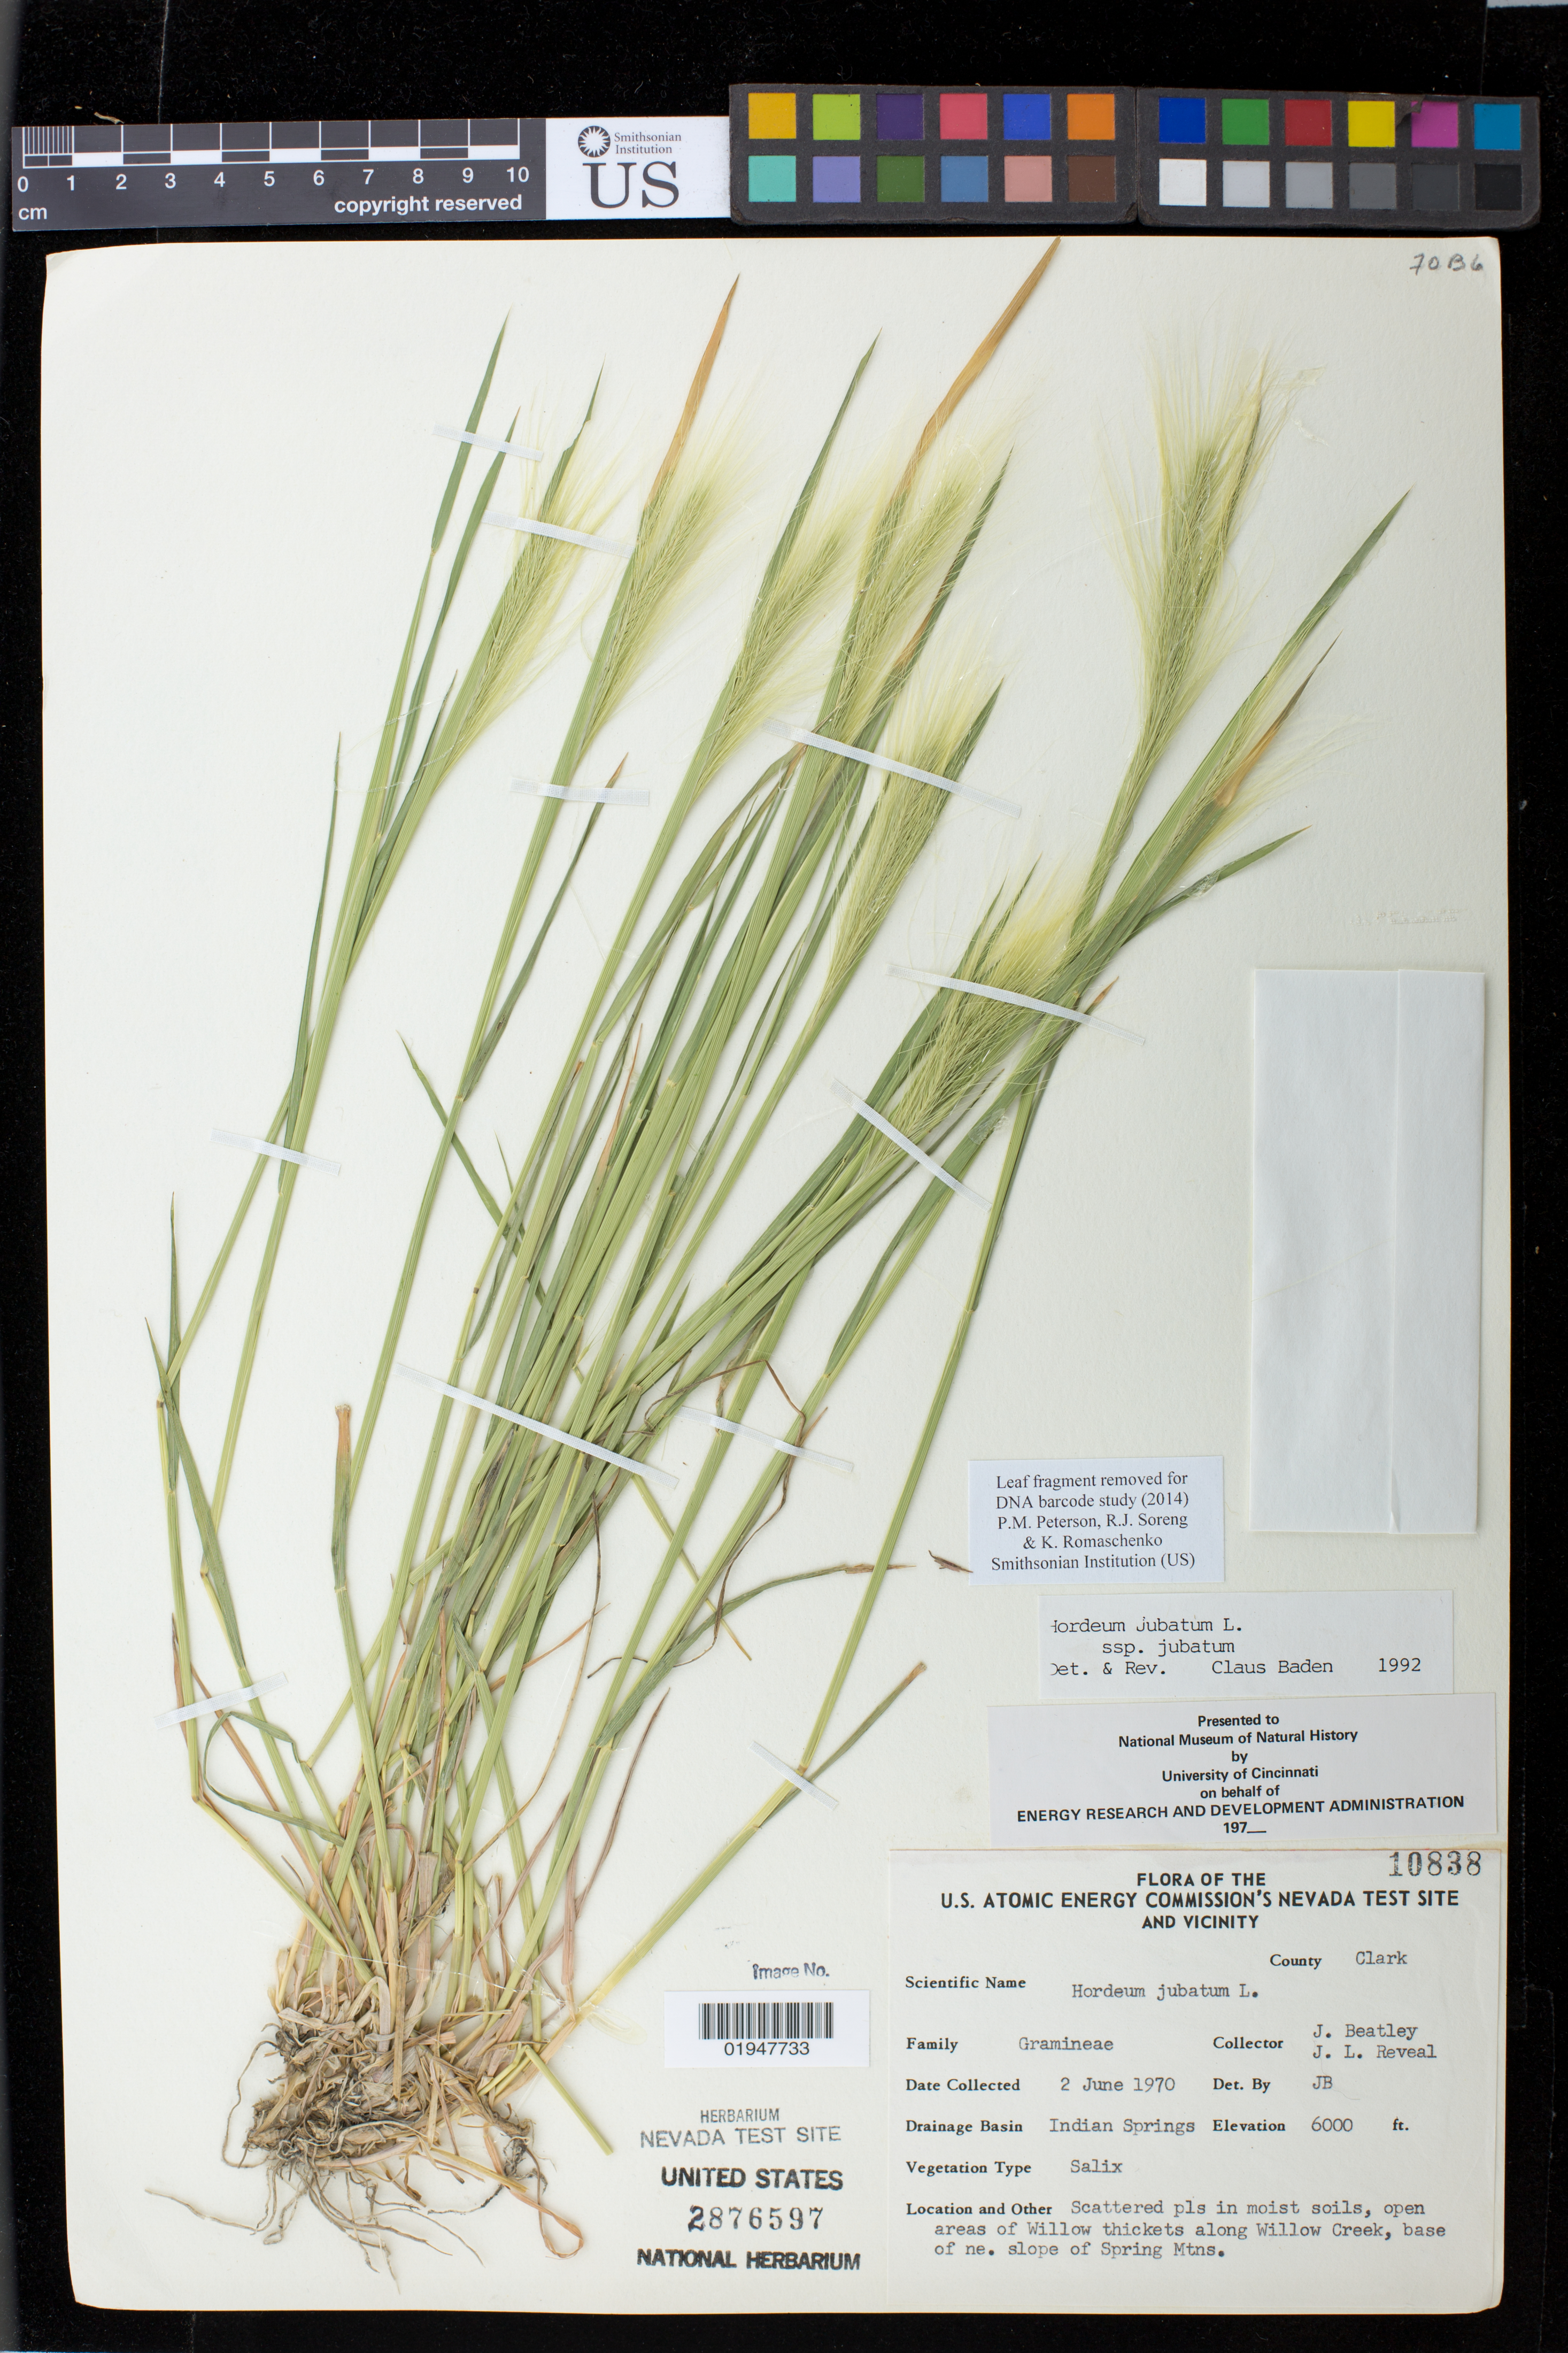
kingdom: Plantae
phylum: Tracheophyta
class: Liliopsida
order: Poales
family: Poaceae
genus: Hordeum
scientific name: Hordeum jubatum subsp. jubatum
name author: L.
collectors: J. C. Beatley & J. L. Reveal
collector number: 10838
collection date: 1970-06-02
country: United States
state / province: Nevada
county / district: Clark County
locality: along Willow Creek, base of ne. slope of Spring Mtns.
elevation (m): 1829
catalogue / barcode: US 2876597